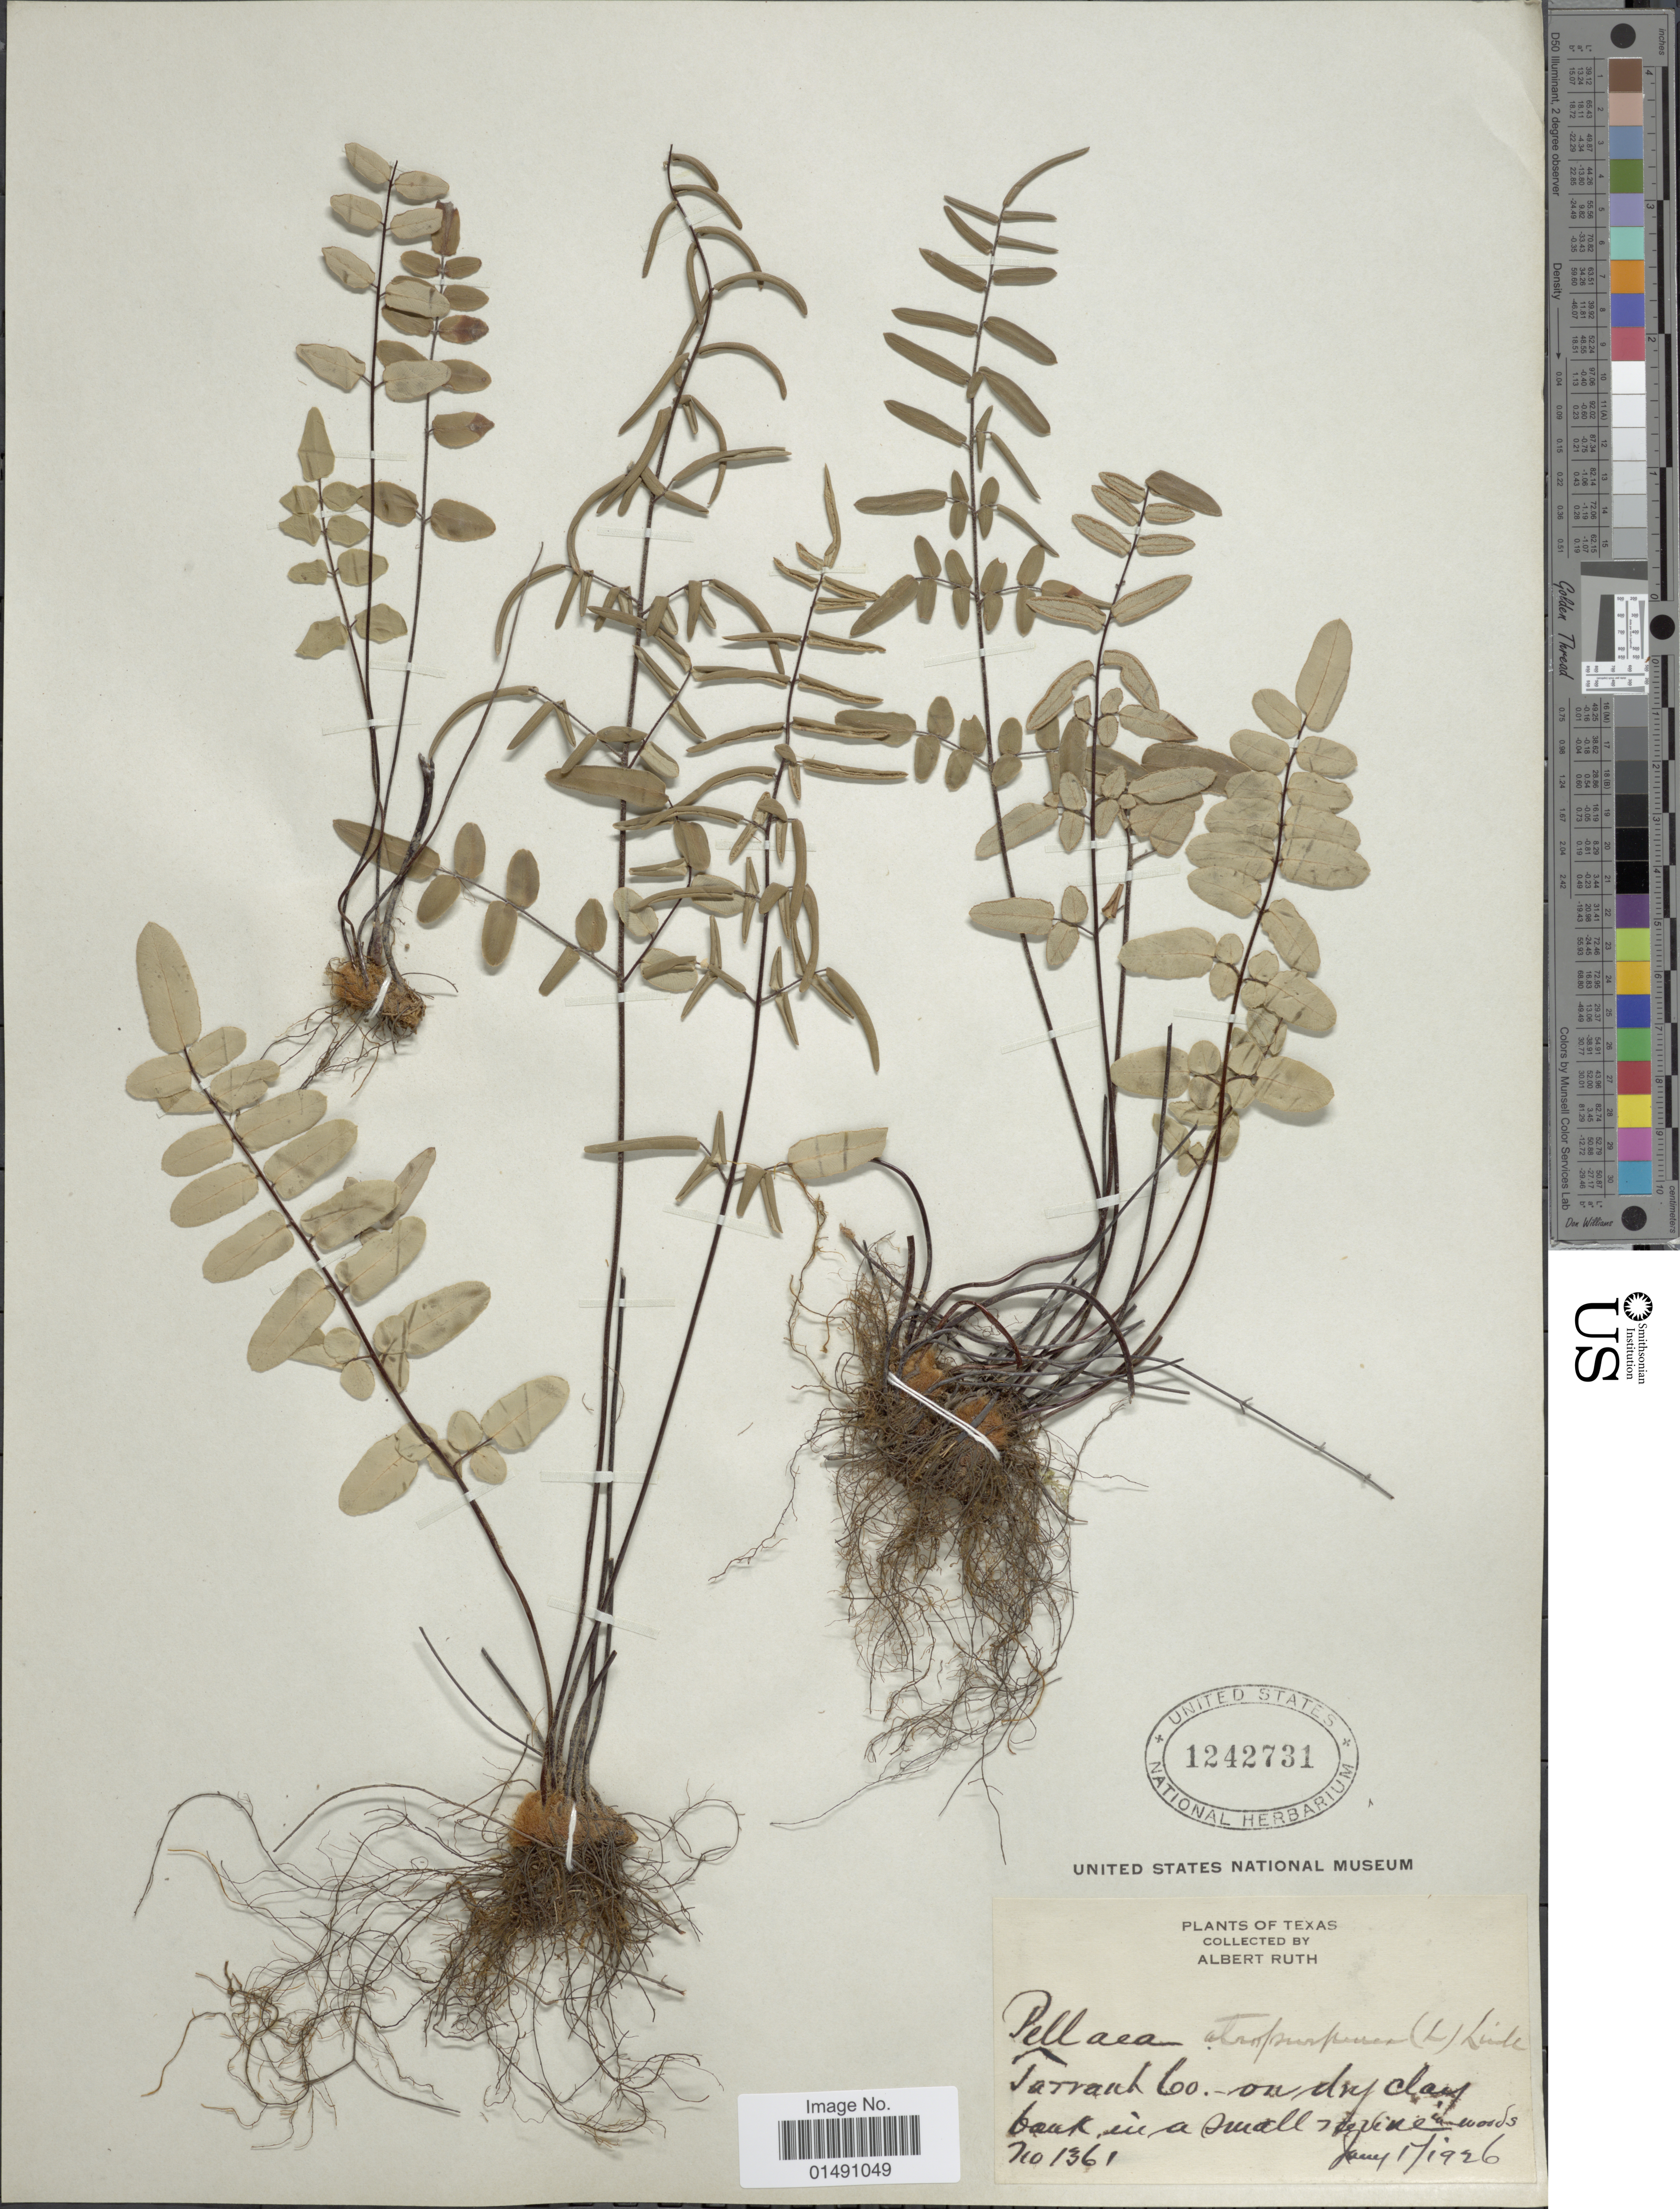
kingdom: Plantae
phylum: Tracheophyta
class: Polypodiopsida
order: Polypodiales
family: Pteridaceae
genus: Pellaea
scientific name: Pellaea atropurpurea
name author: (L.) Link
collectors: A. Ruth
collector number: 1361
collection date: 1926-06-17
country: United States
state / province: Texas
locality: Taranch Co - on dry clay bank a small ravine in woods.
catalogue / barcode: US 1242731